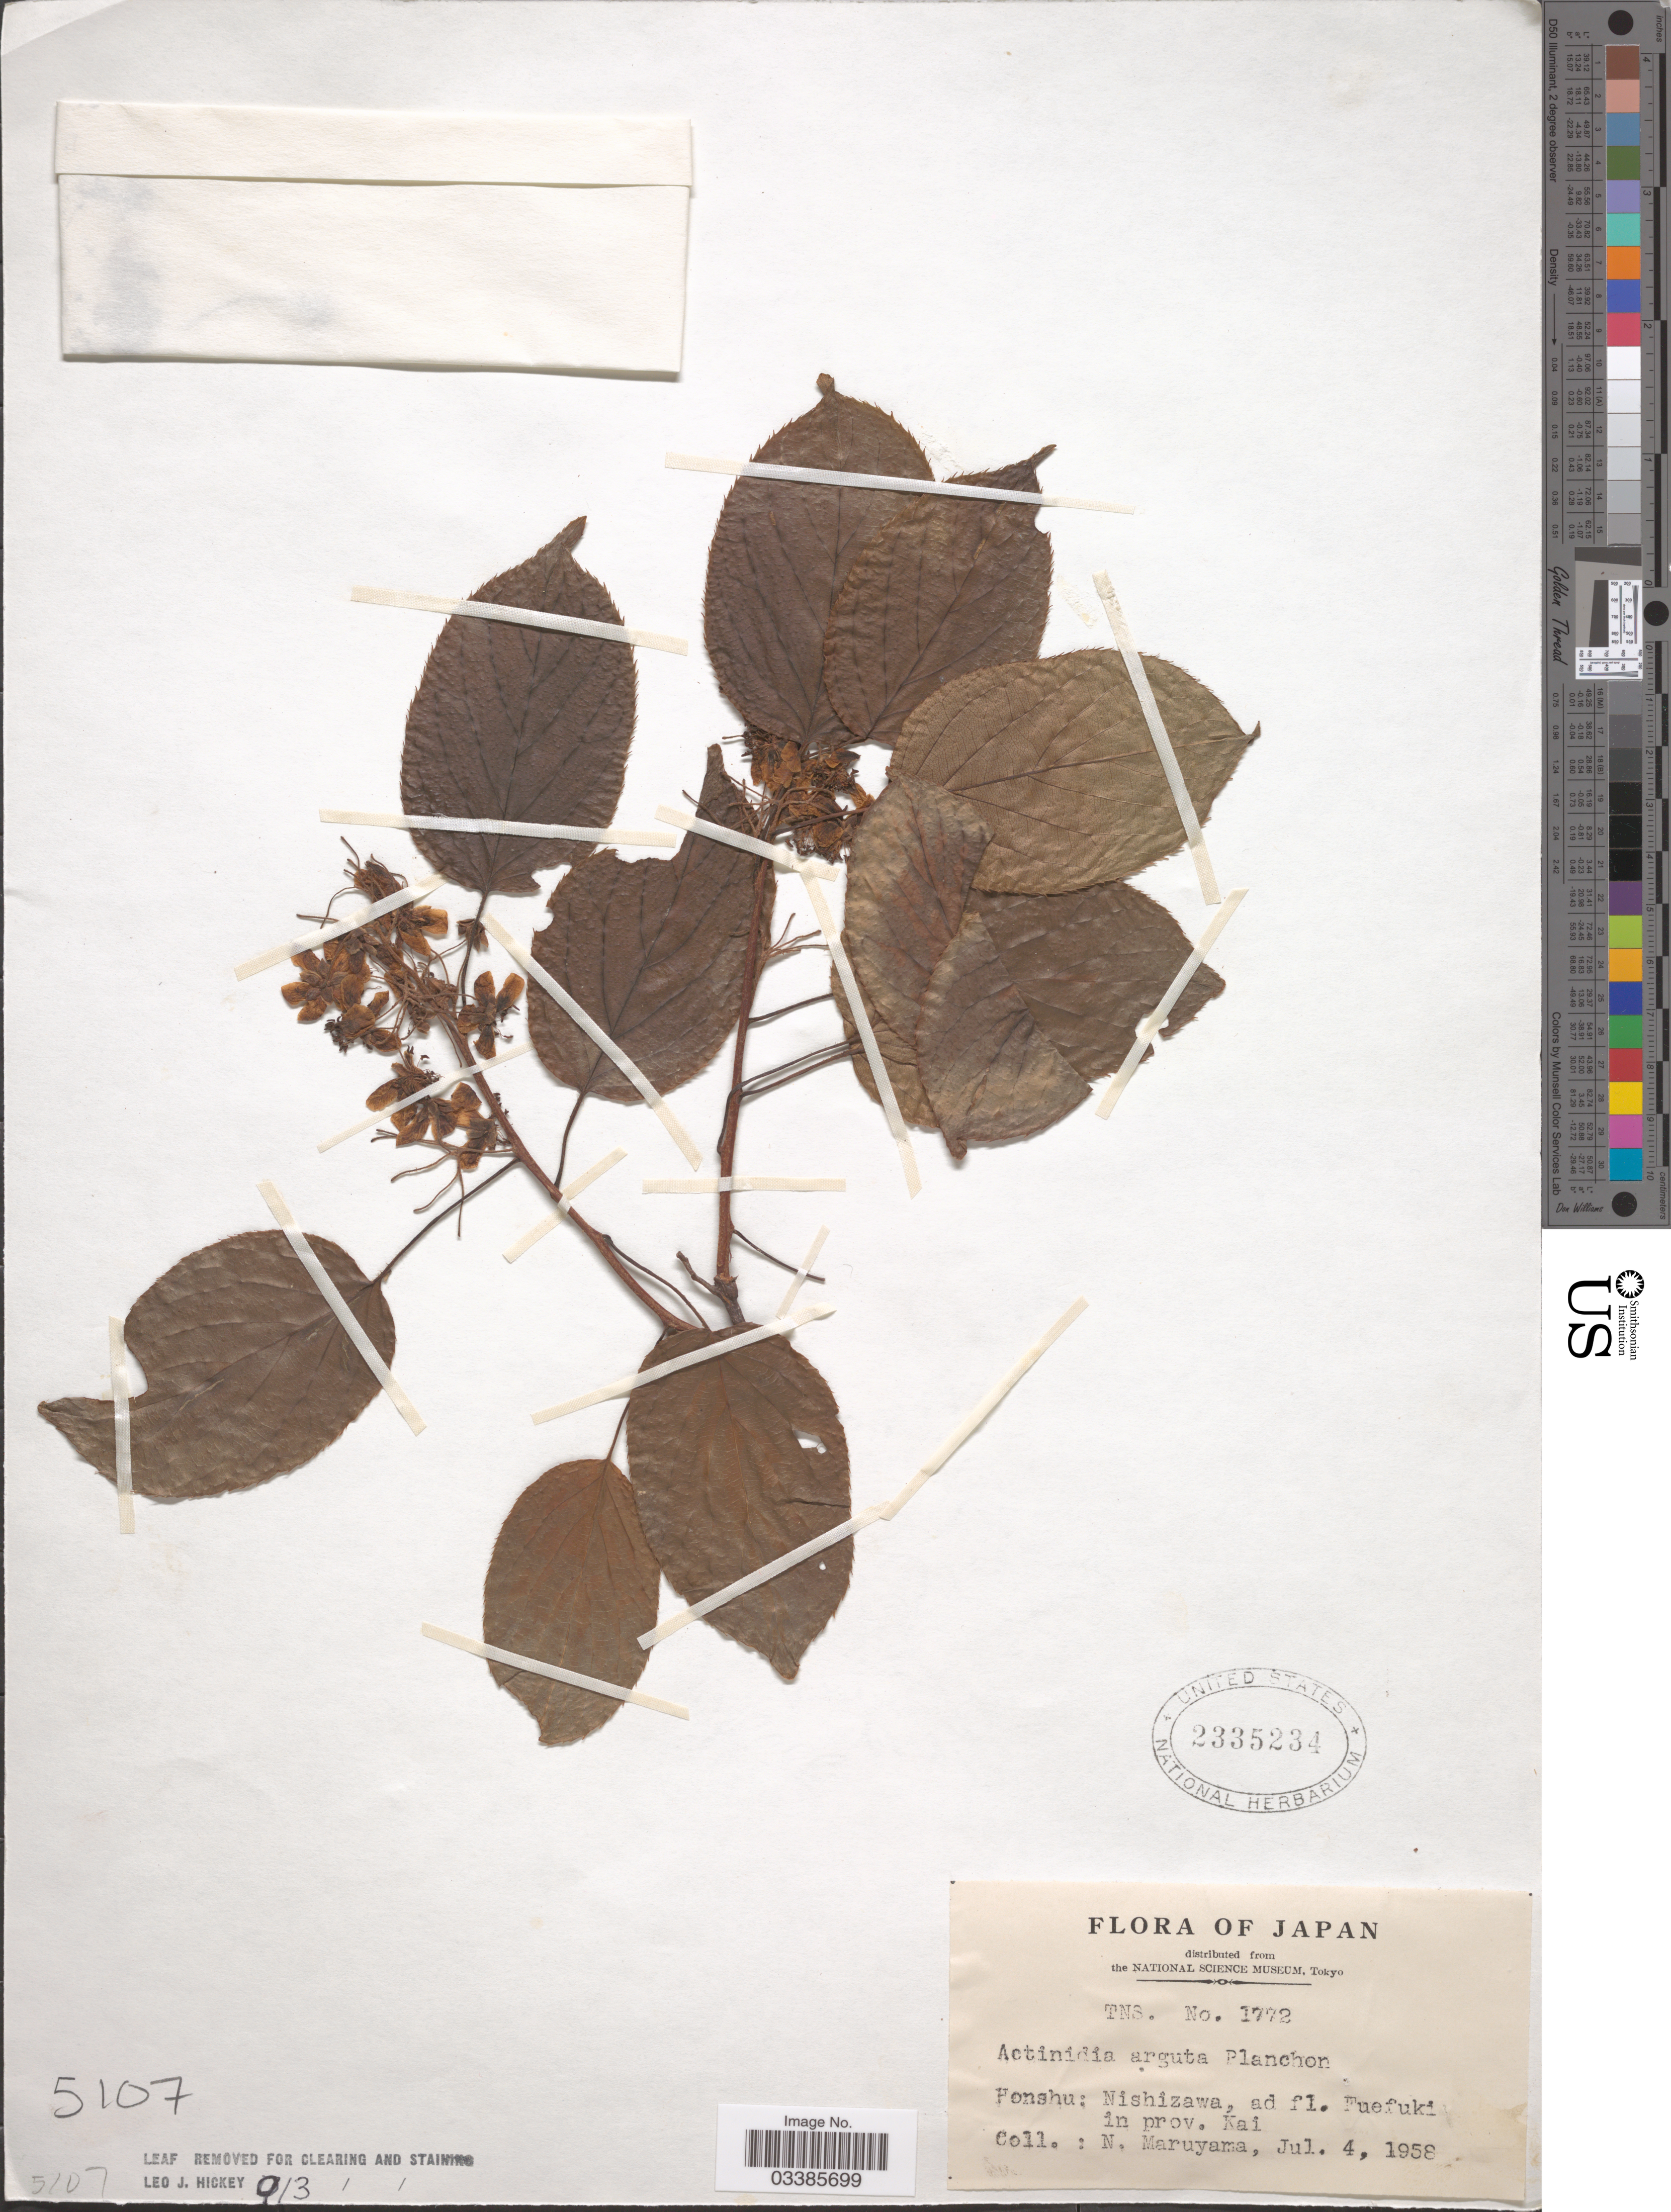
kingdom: Plantae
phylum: Tracheophyta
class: Magnoliopsida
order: Ericales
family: Actinidiaceae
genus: Actinidia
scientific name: Actinidia arguta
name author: (Siebold & Zucc.) Planch. ex Miq.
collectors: N. Maruyama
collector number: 1772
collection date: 1958-07-04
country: Japan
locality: Honshu: Nishizawa, ad fl. Fuefuki in prov. Kai.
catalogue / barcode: US 2335234